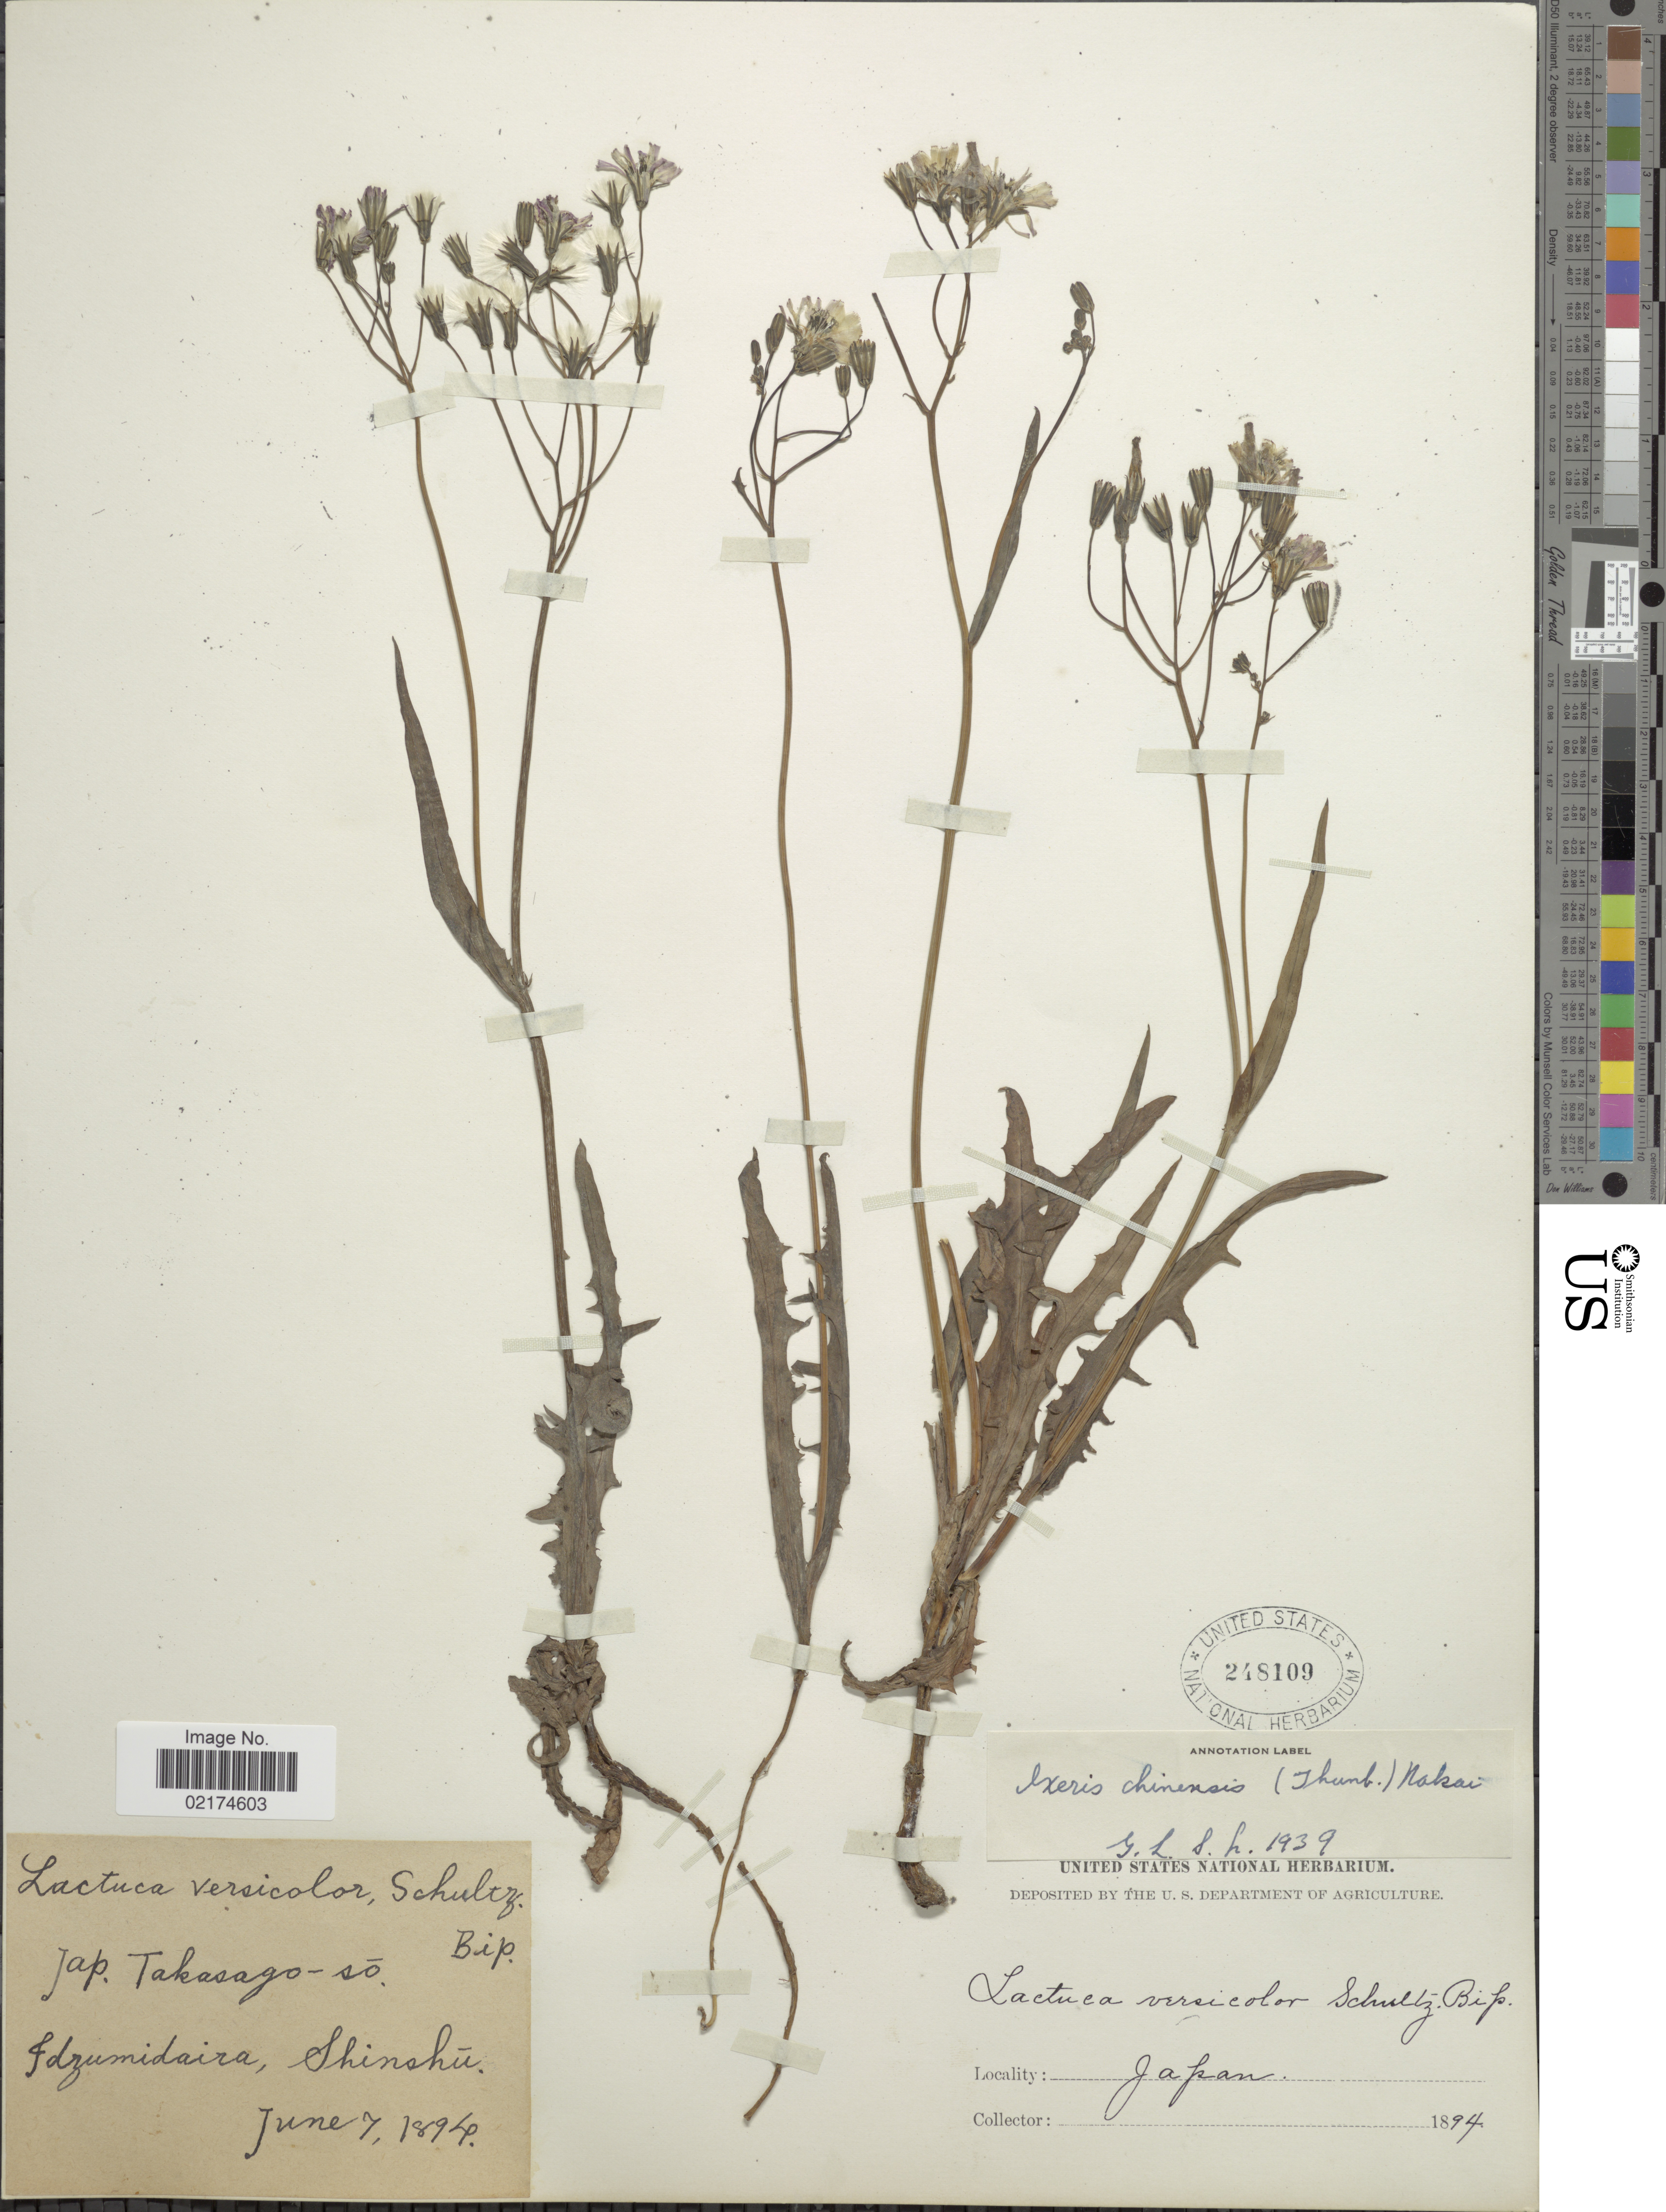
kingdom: Plantae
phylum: Tracheophyta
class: Magnoliopsida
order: Asterales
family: Asteraceae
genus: Ixeris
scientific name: Ixeris chinensis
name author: (Thunb.) Nakai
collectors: ex herb. United States National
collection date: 1894-06-07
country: Japan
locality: Idrumidaira, Shinshu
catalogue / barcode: US 248109